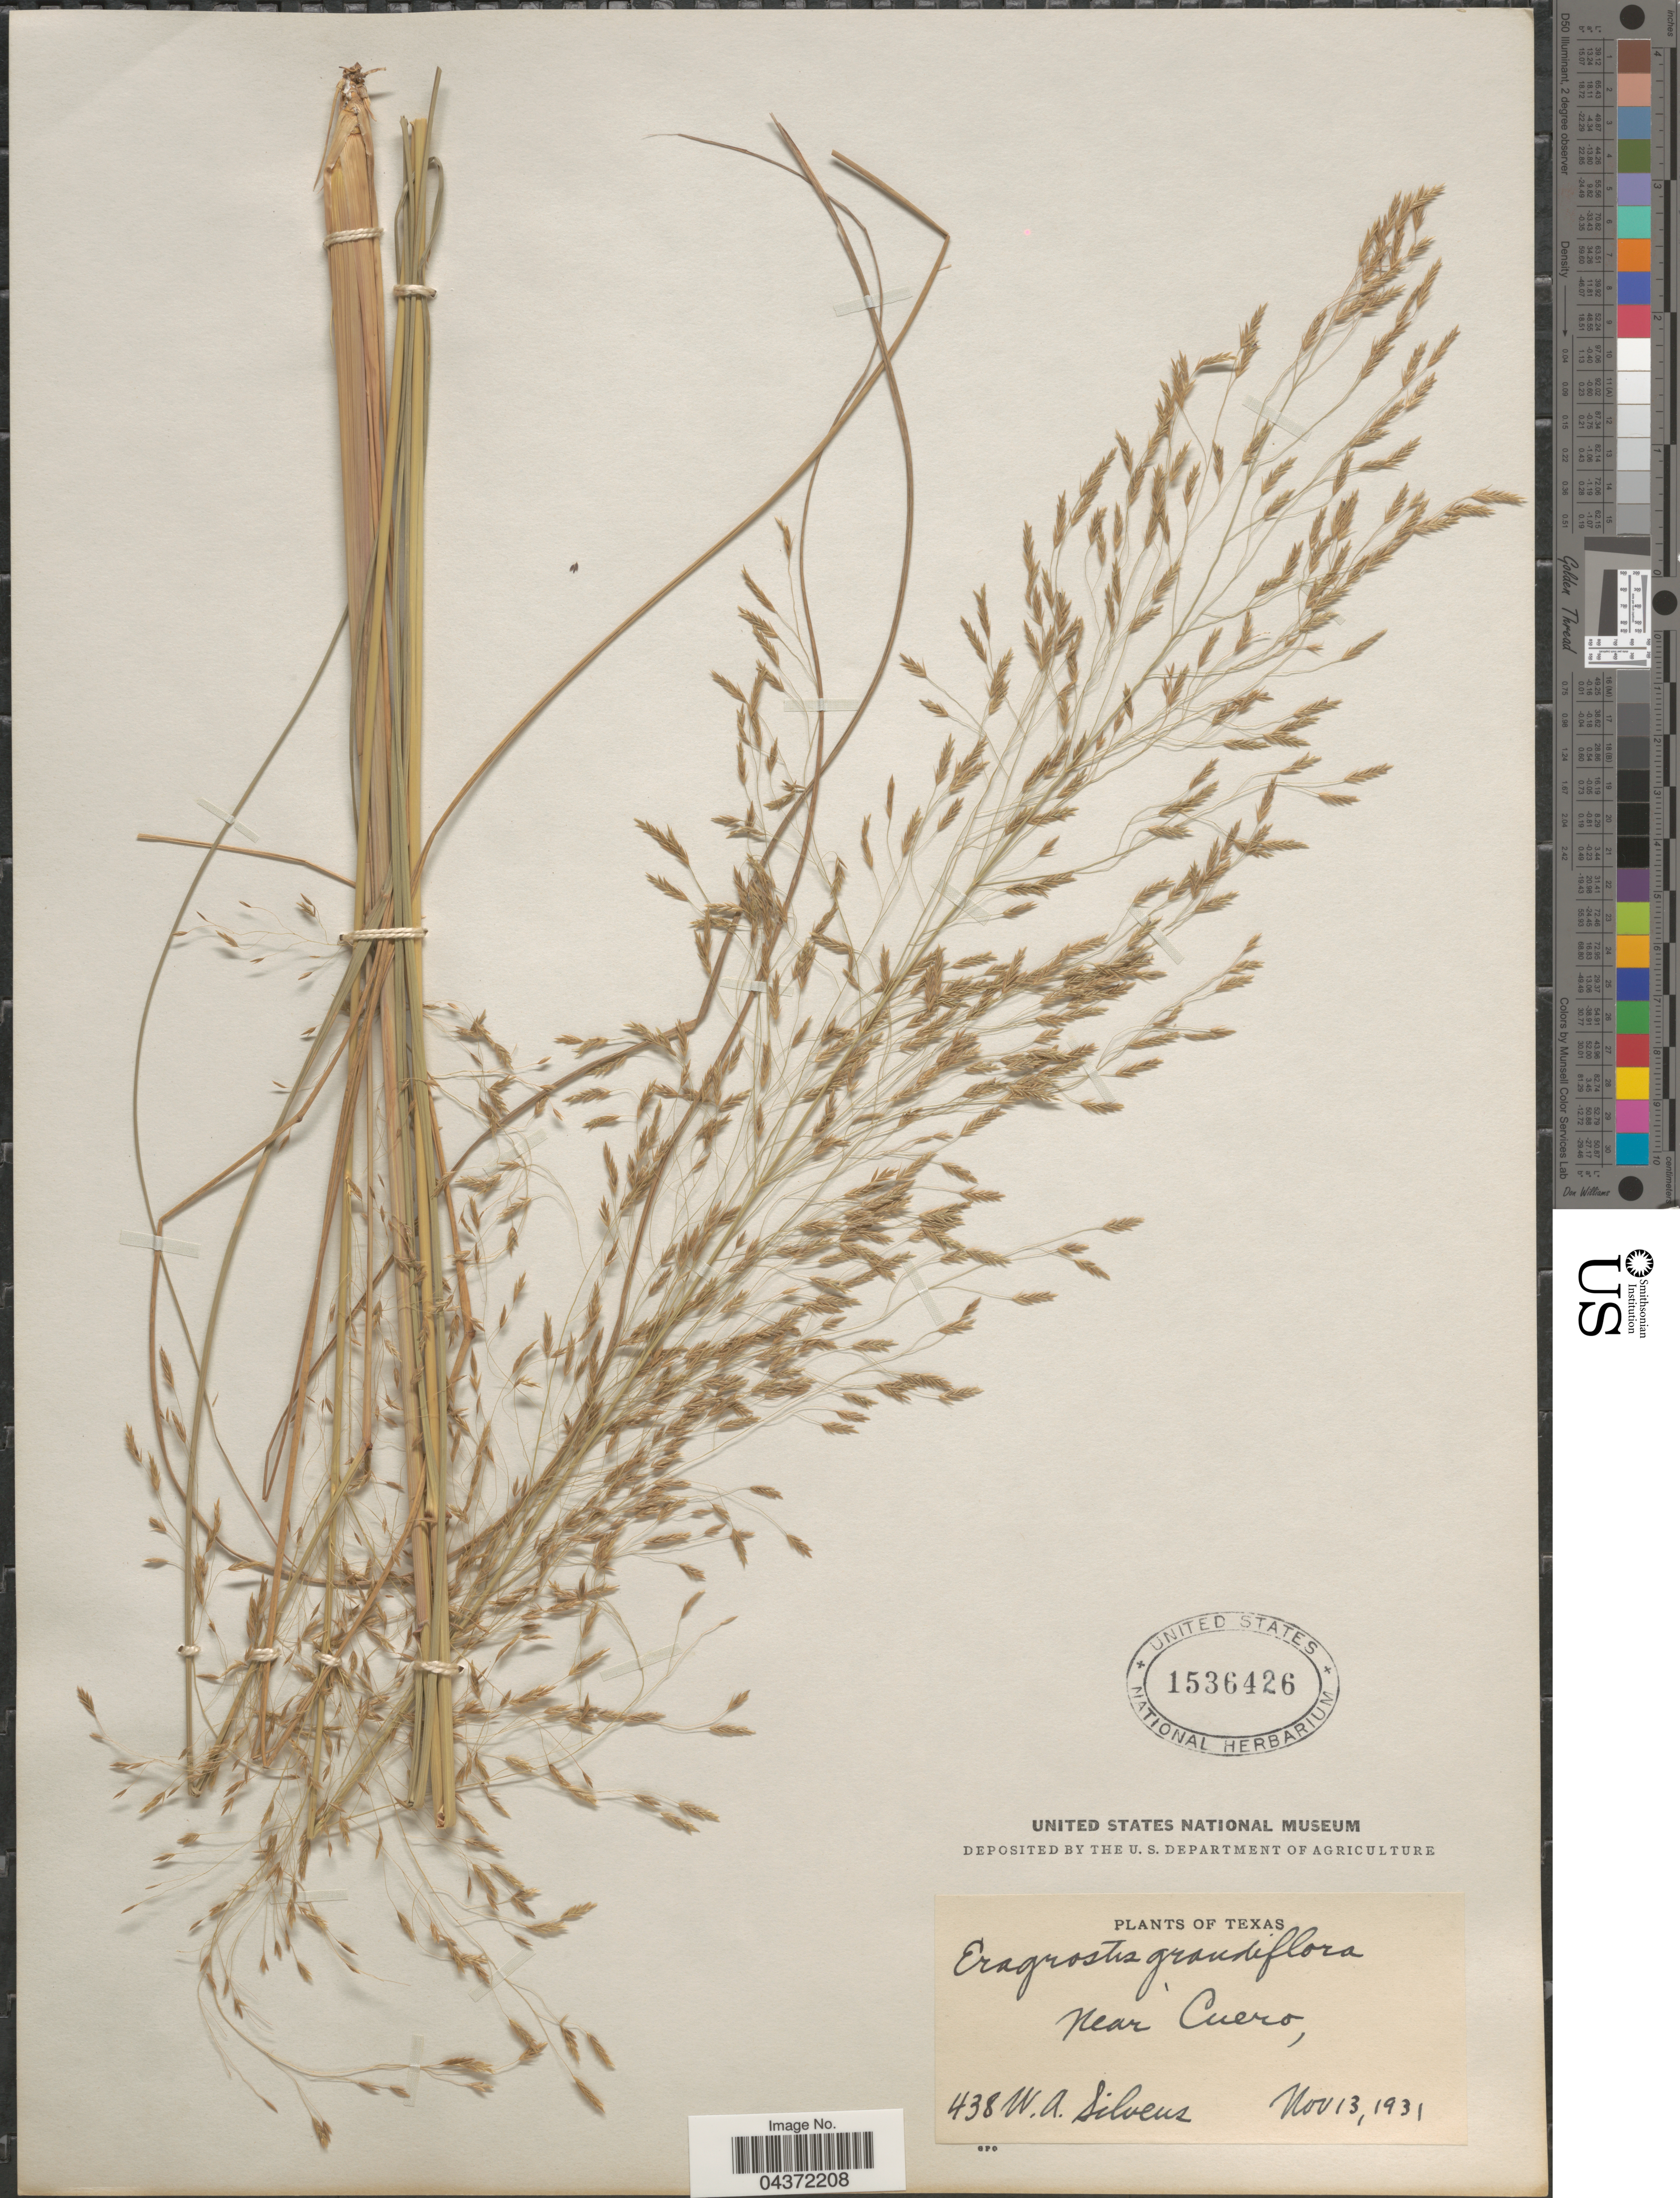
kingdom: Plantae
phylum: Tracheophyta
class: Liliopsida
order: Poales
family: Poaceae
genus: Eragrostis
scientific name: Eragrostis trichodes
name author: (Nutt.) Alph. Wood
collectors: W. Silveus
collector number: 438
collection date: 1931-11-13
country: United States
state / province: Texas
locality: Near Cuero.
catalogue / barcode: US 1536426